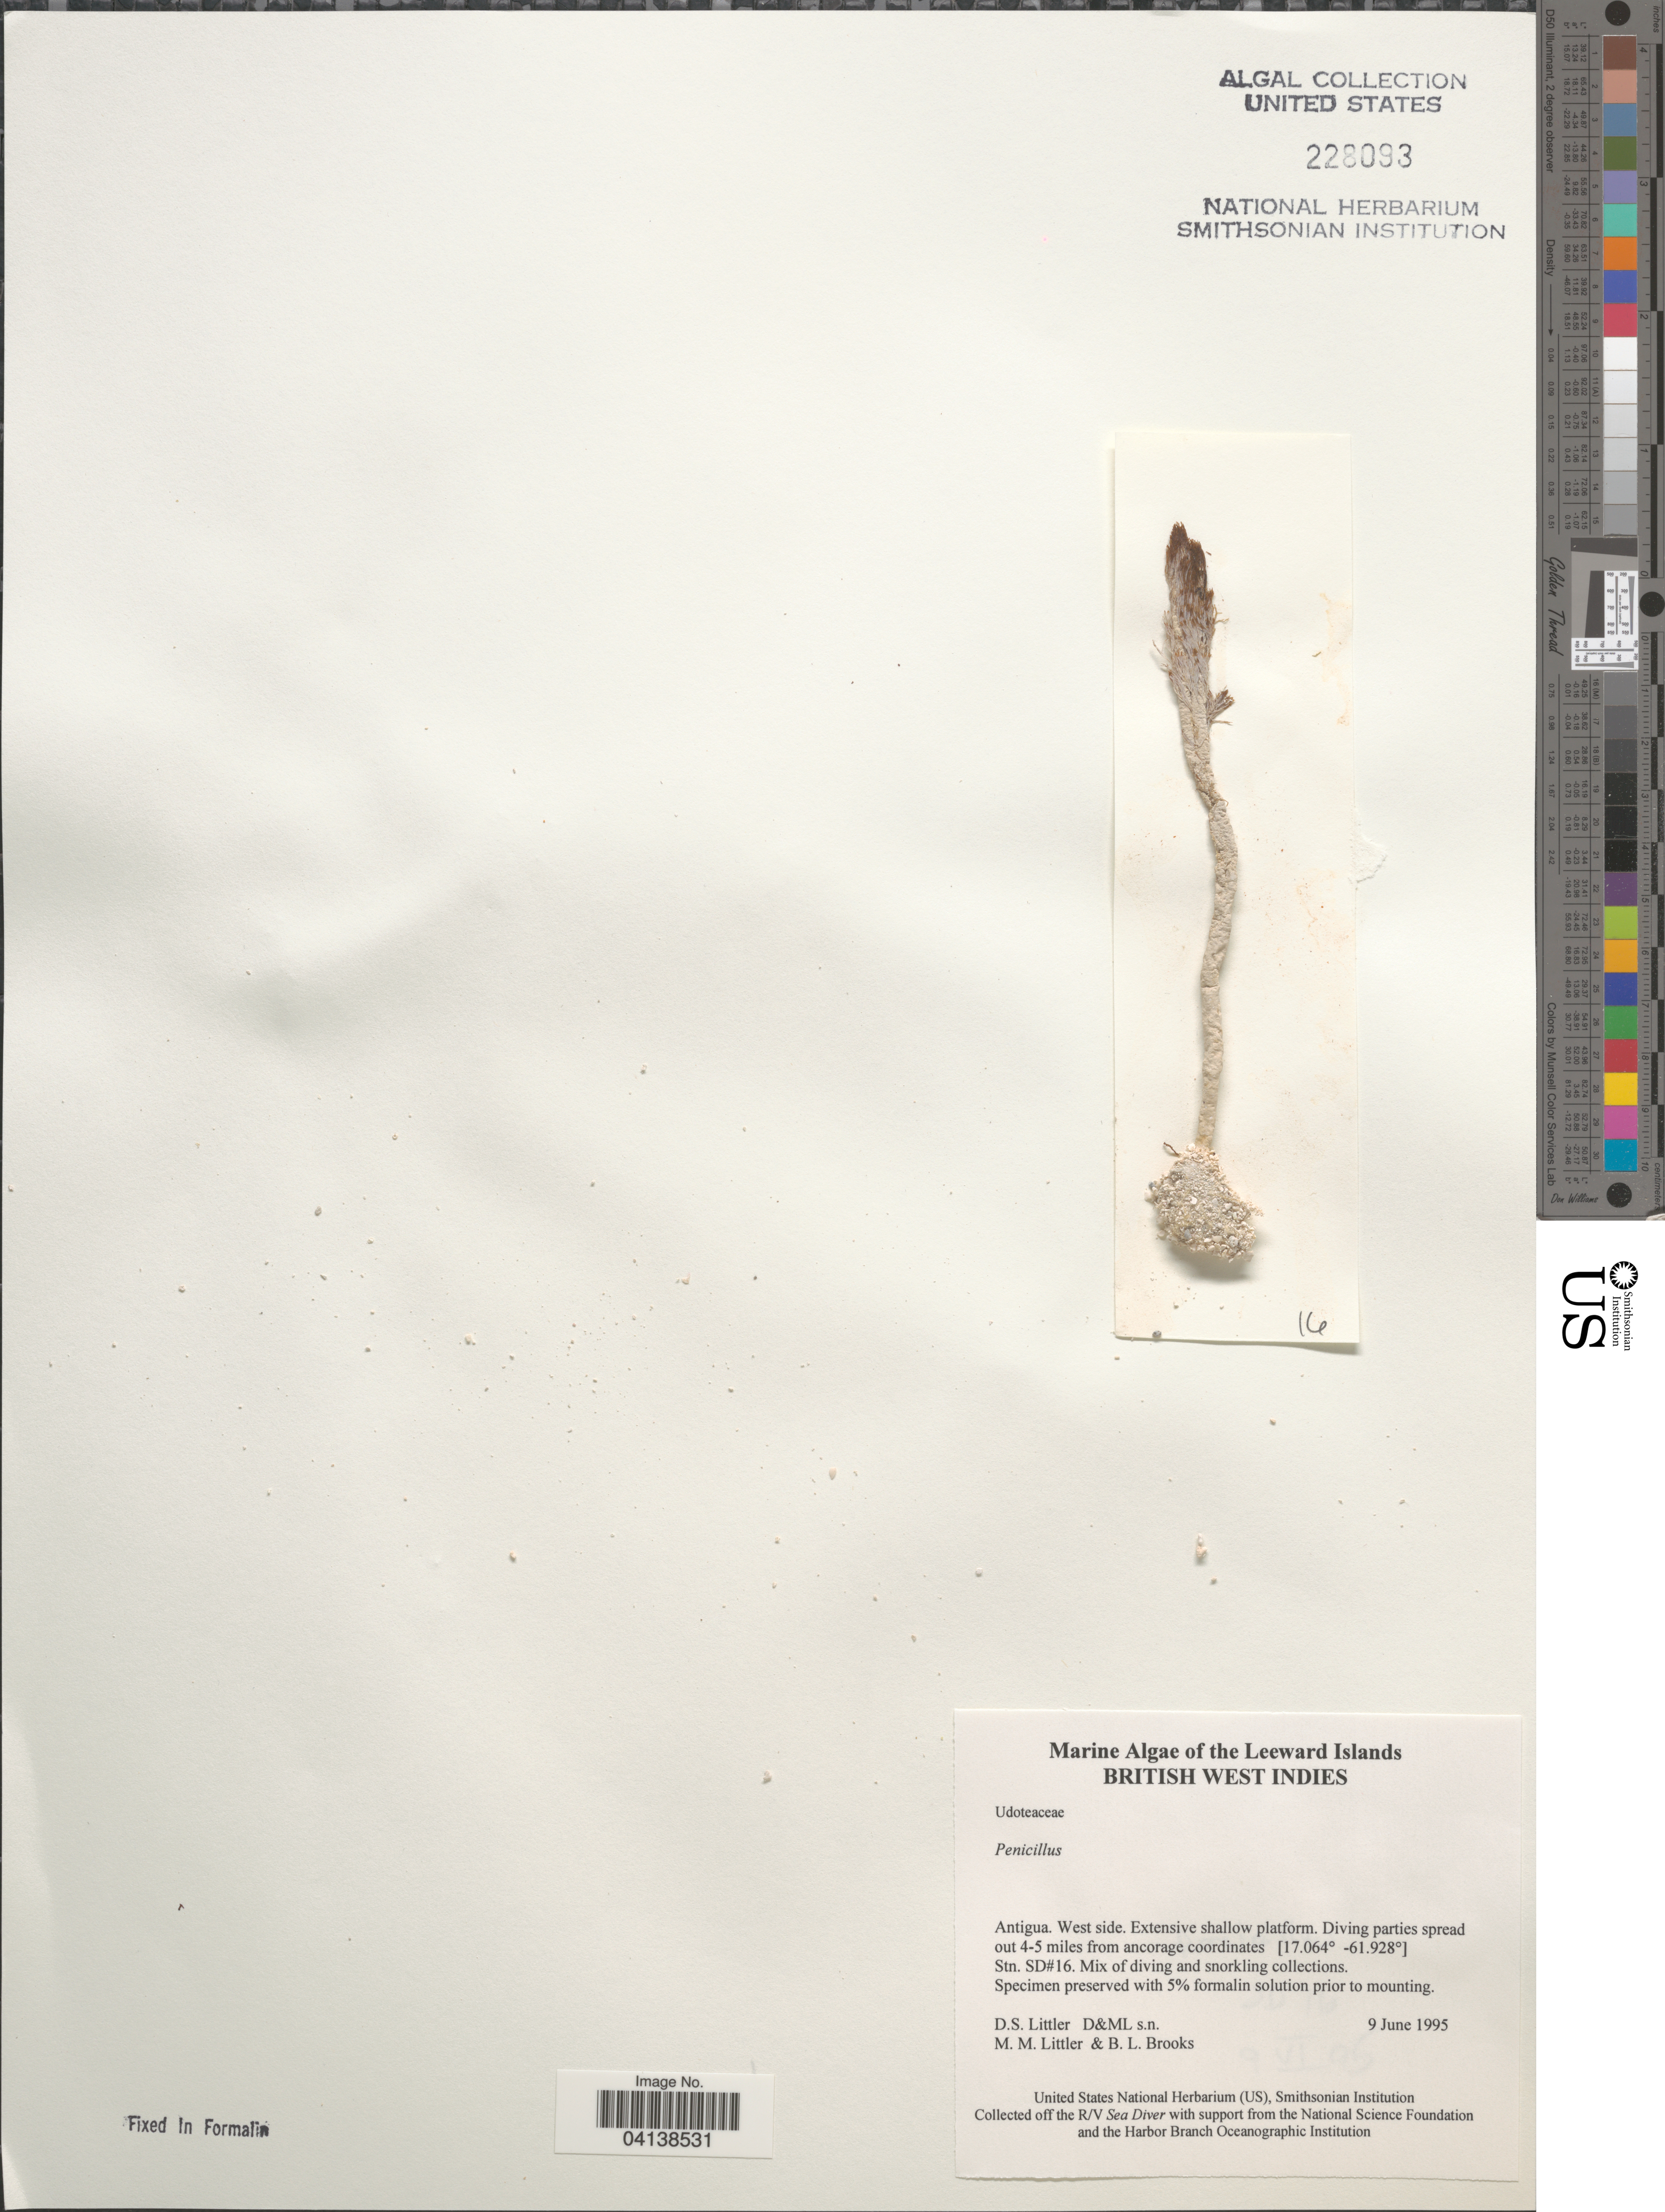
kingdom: Plantae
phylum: Chlorophyta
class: Ulvophyceae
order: Bryopsidales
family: Udoteaceae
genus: Penicillus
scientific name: Penicillus sp.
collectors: D. S. Littler & B. Brooks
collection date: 1995-06-09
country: Antigua and Barbuda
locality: Leeward Islands. British West Indies. Antigua. West side. Extensive shallow platform. Diving parties spread out 4-5 milies from ancorage coordinates. Stn. SD#16.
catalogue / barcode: US 228093